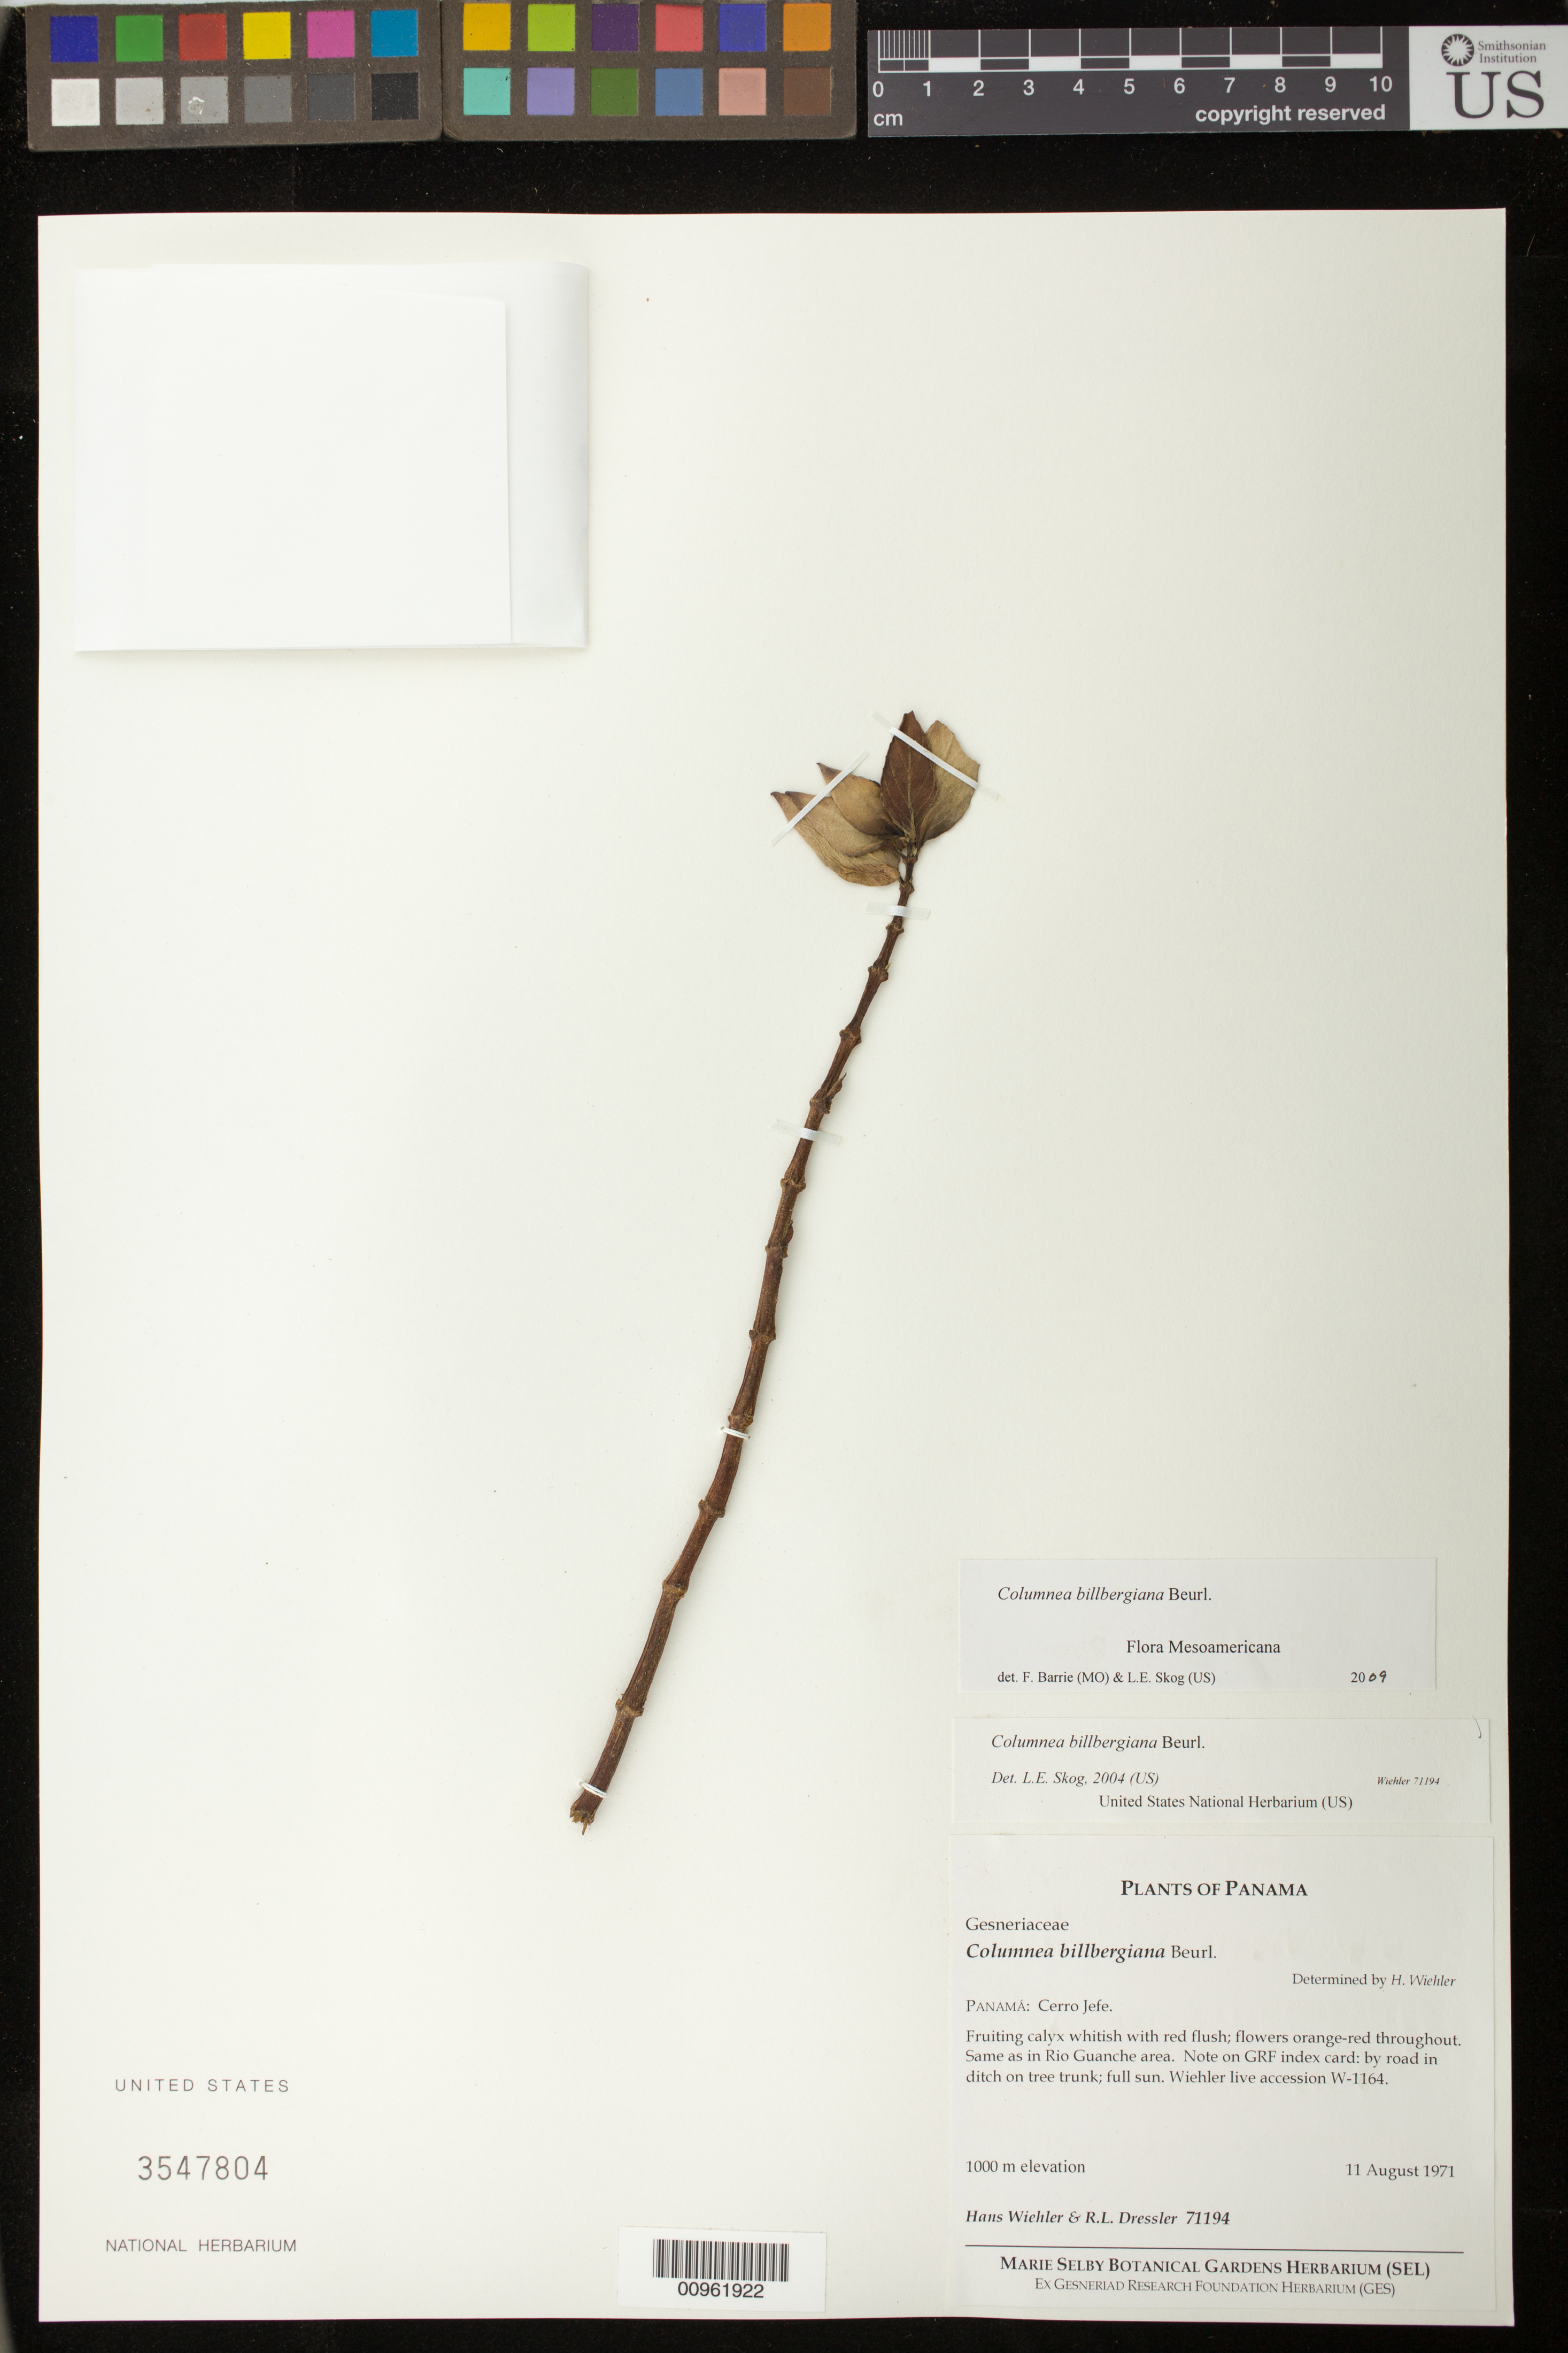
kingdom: Plantae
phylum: Tracheophyta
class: Magnoliopsida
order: Lamiales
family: Gesneriaceae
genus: Columnea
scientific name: Columnea billbergiana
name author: Beurl.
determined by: Skog, Laurence E.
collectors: H. J. Wiehler & R. Dressler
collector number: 71194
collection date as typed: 11 Aug 1971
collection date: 1971-08-11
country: Panama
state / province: Panamá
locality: Panamá: Cerro Jefe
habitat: On tree trunk in full sun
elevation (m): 1000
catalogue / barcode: US 3547804